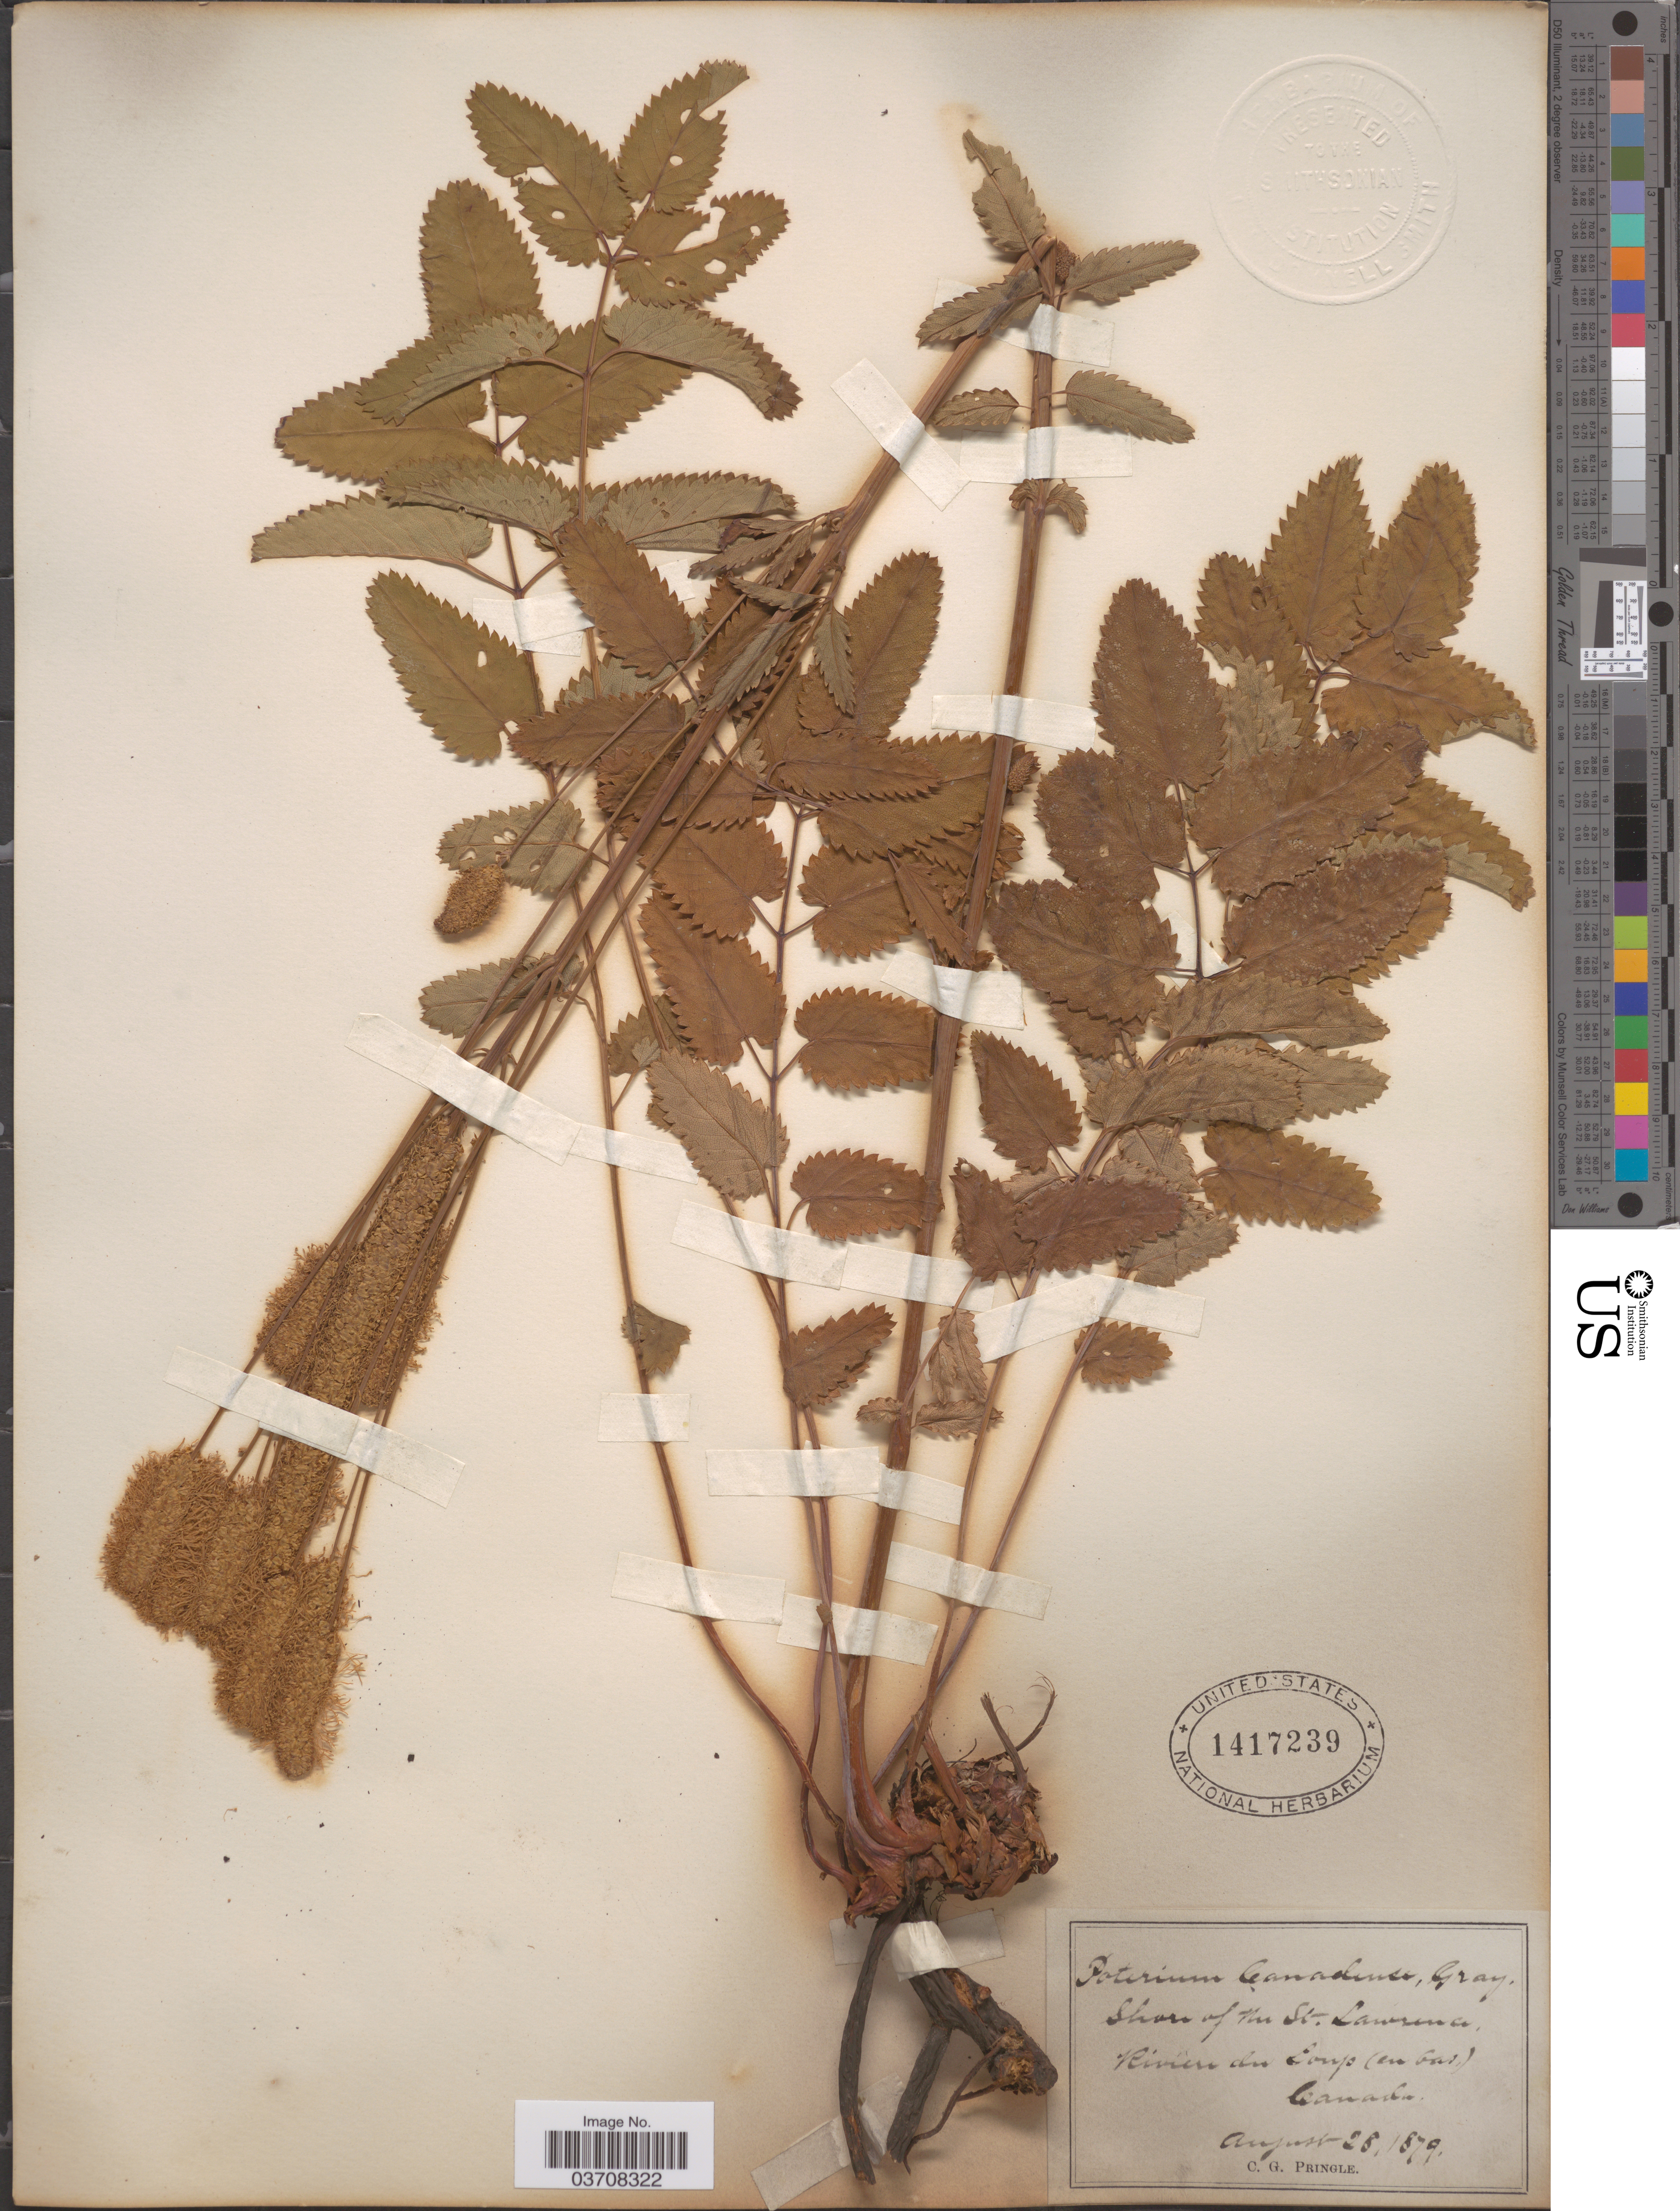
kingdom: Plantae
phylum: Tracheophyta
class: Magnoliopsida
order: Rosales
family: Rosaceae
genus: Sanguisorba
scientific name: Sanguisorba canadensis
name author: L.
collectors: C. G. Pringle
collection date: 1879-08-28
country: Canada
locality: Shore of the St. Lawrence, Riviere du Loup (en bas).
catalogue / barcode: US 1417239